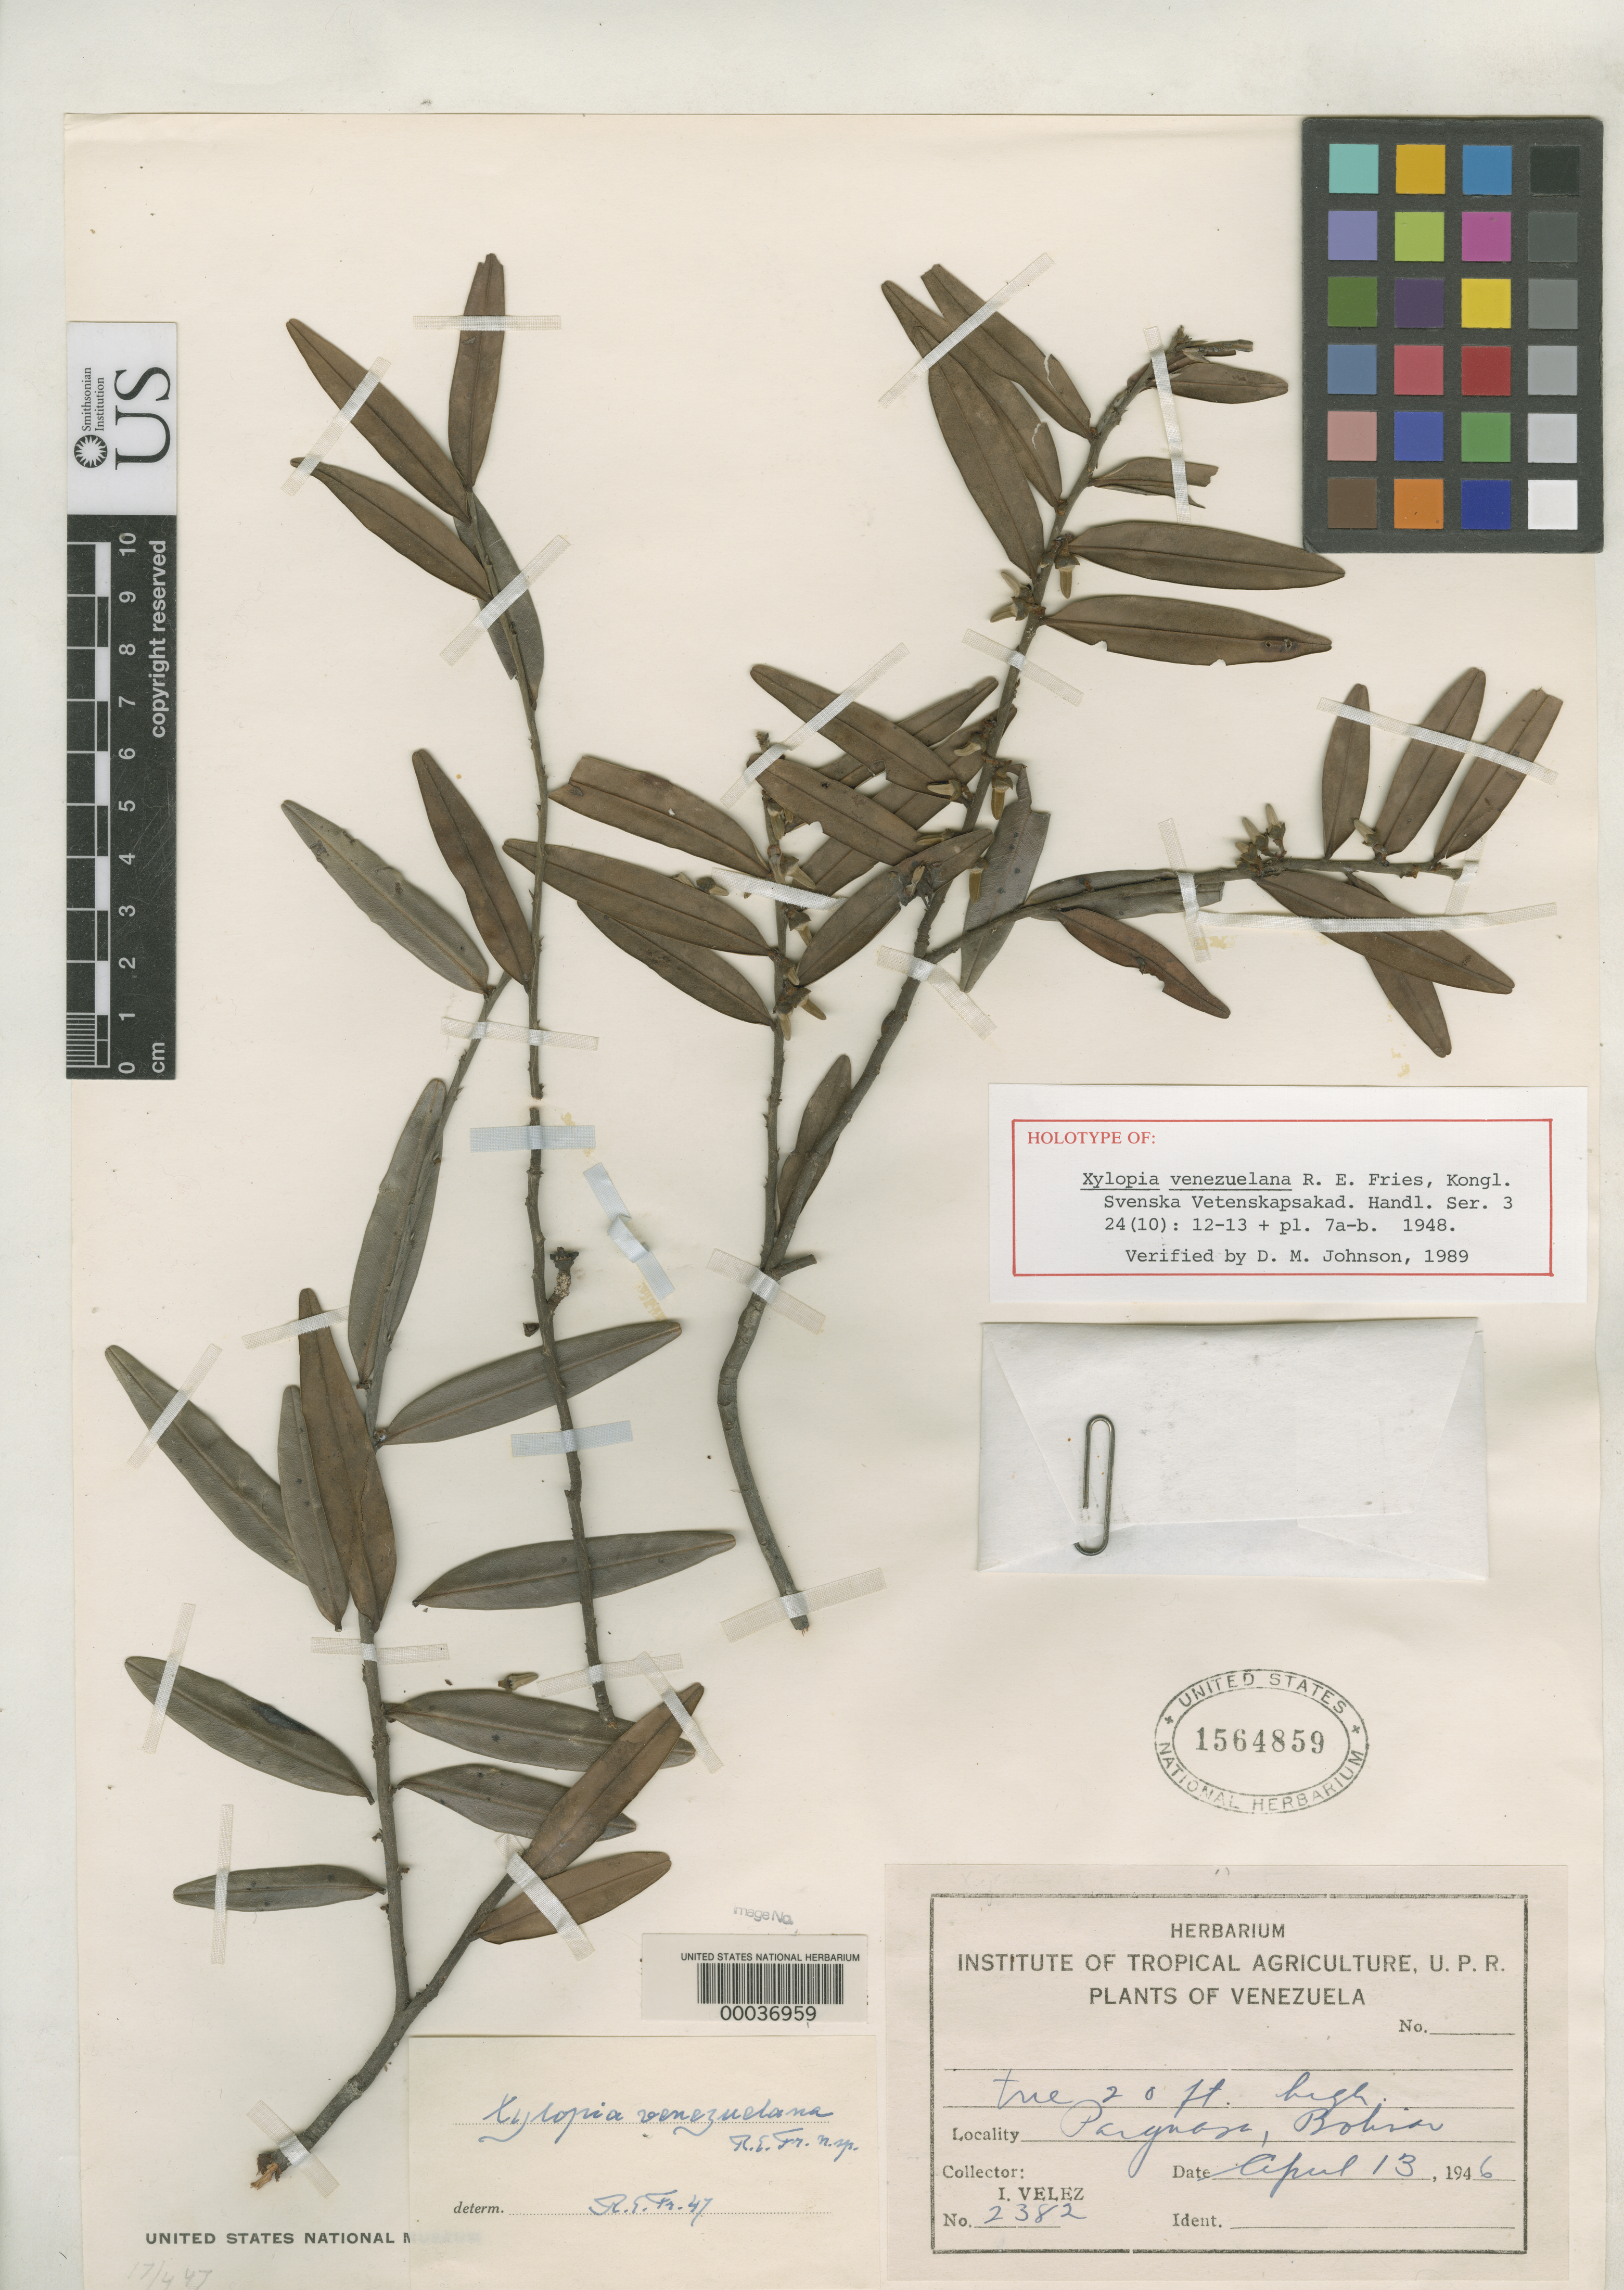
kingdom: Plantae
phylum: Tracheophyta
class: Magnoliopsida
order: Magnoliales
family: Annonaceae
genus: Xylopia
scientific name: Xylopia venezuelana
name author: R.E. Fr.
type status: Holotype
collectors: I. Velez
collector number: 2382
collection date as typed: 13 Apr 1946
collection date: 1946-04-13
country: Venezuela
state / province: Bolivar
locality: Parynosa.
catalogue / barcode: US 1564859